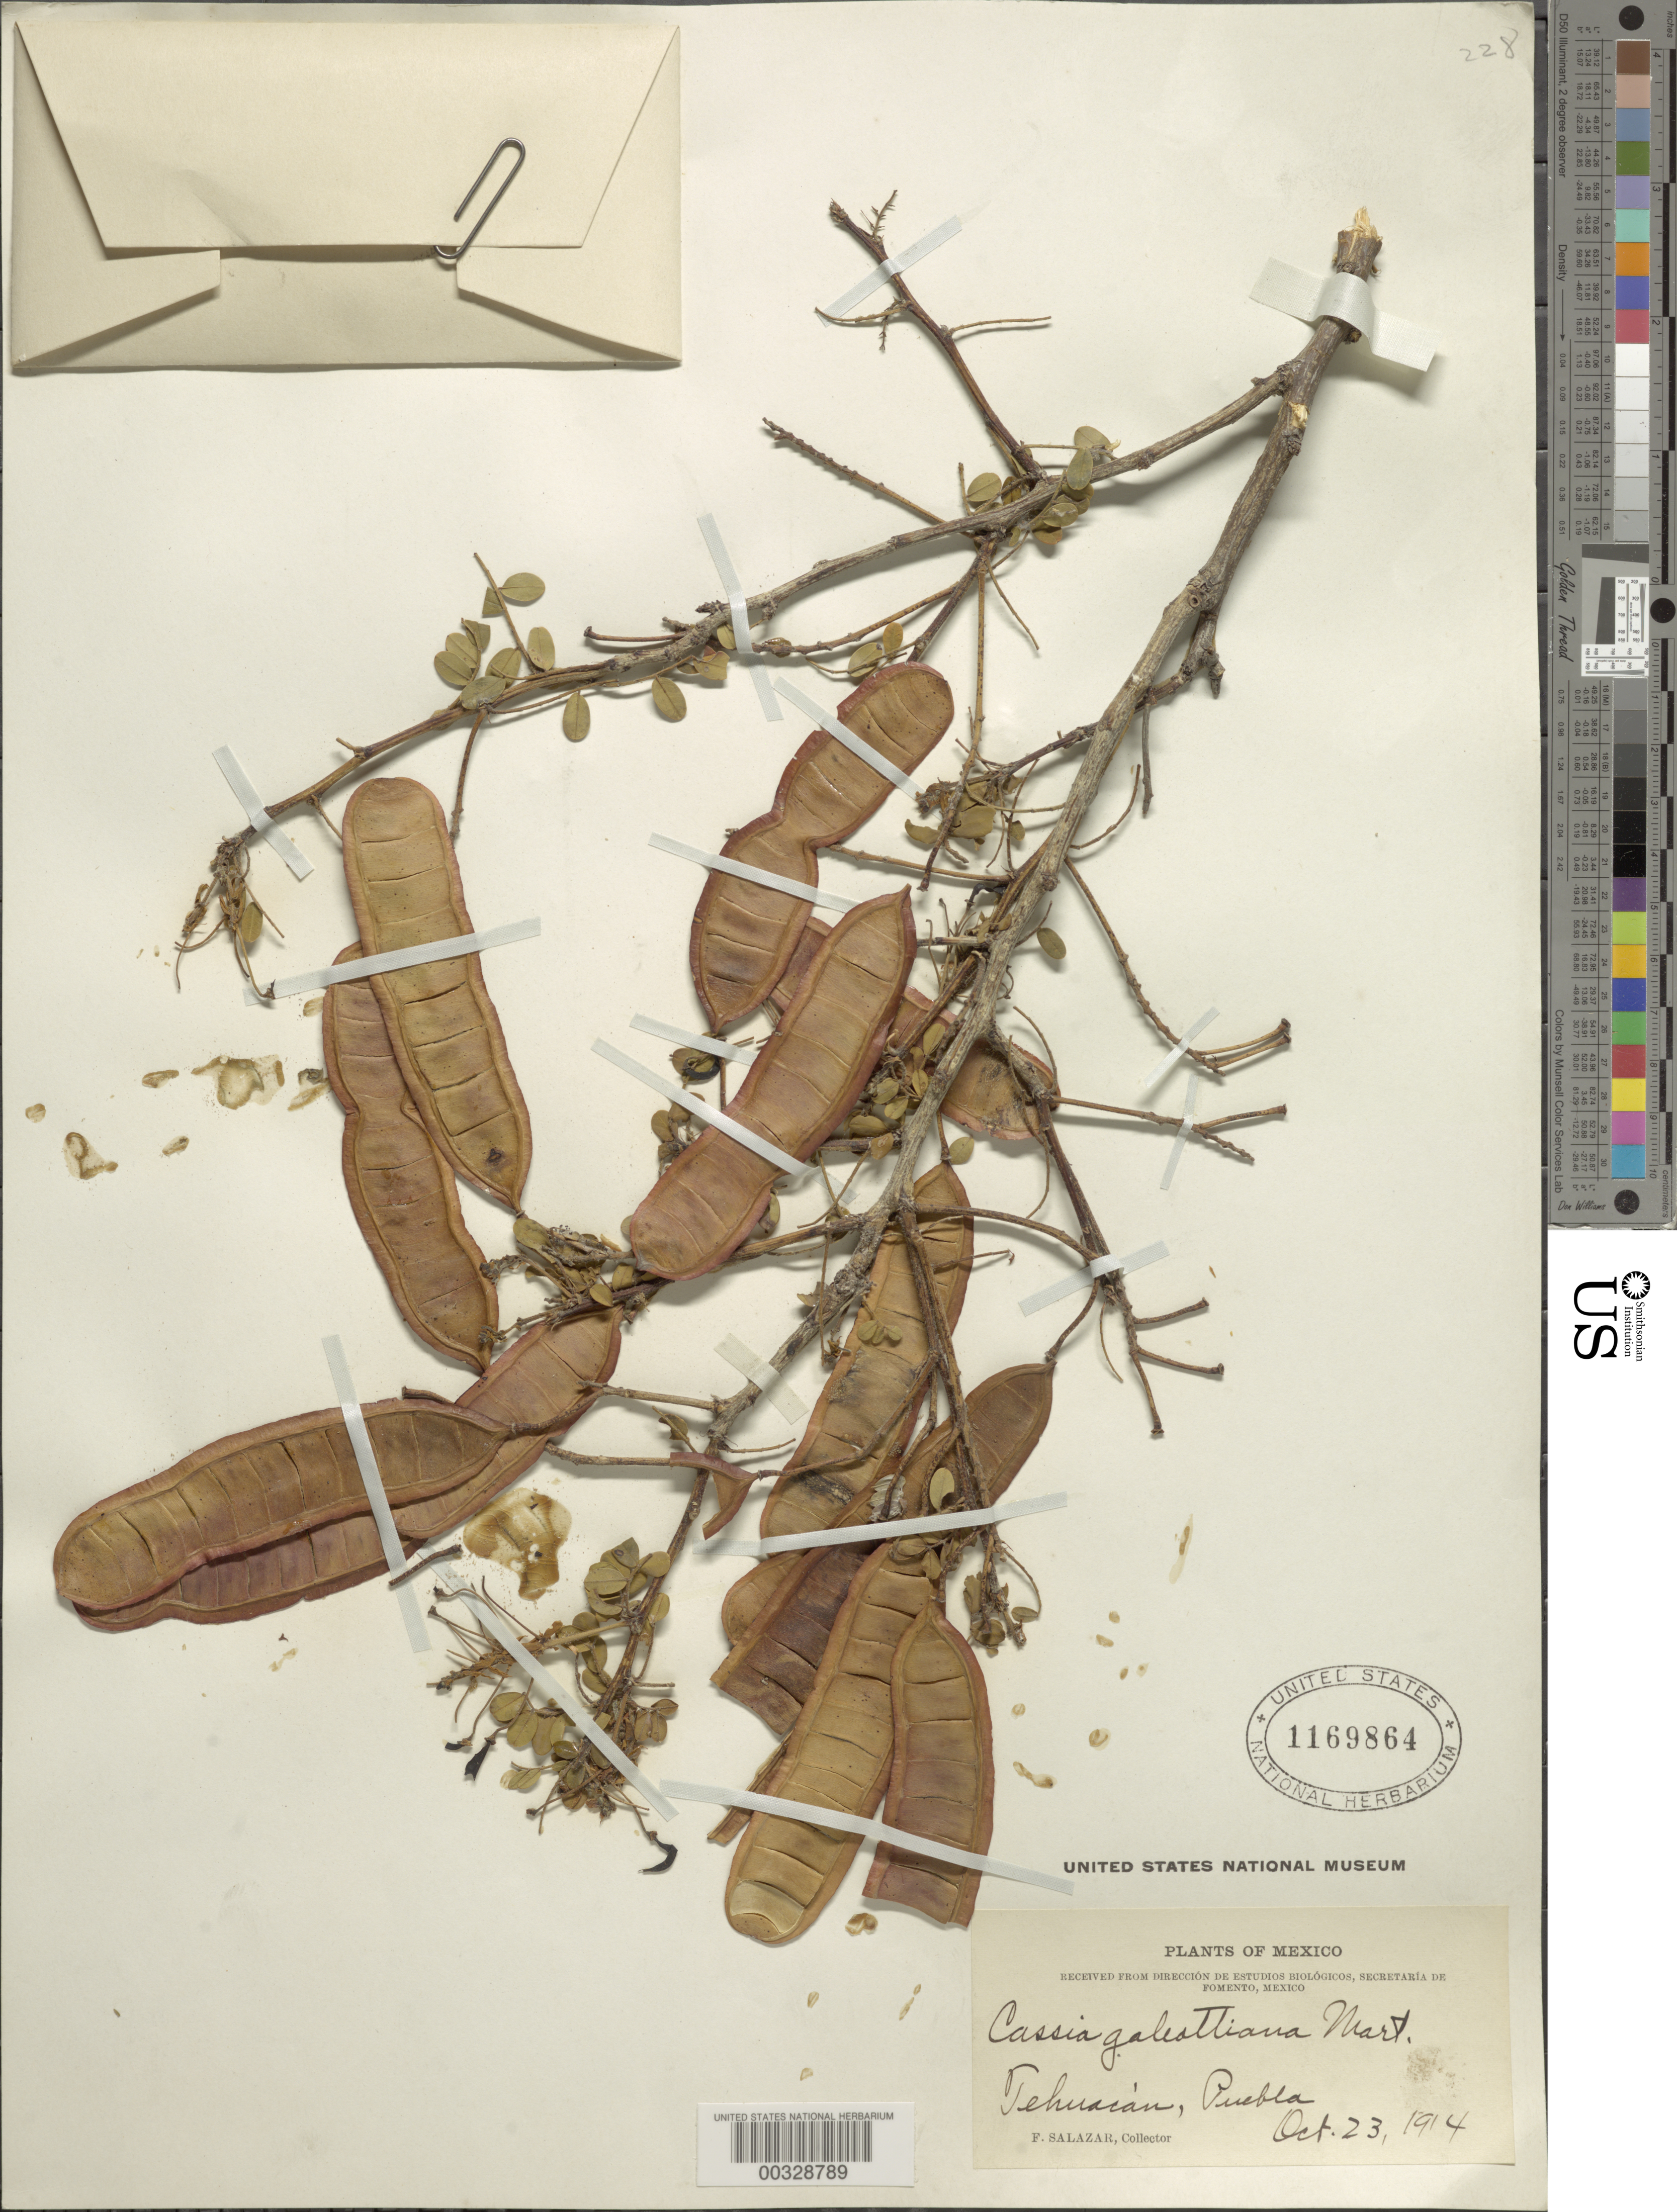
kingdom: Plantae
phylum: Tracheophyta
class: Magnoliopsida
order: Fabales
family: Fabaceae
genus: Senna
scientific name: Senna galeottiana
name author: (M. Martens) H.S. Irwin & Barneby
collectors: F. Salazar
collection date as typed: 23 Oct 1914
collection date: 1914-10-23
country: Mexico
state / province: Puebla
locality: Tehuacan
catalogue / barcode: US 1169864